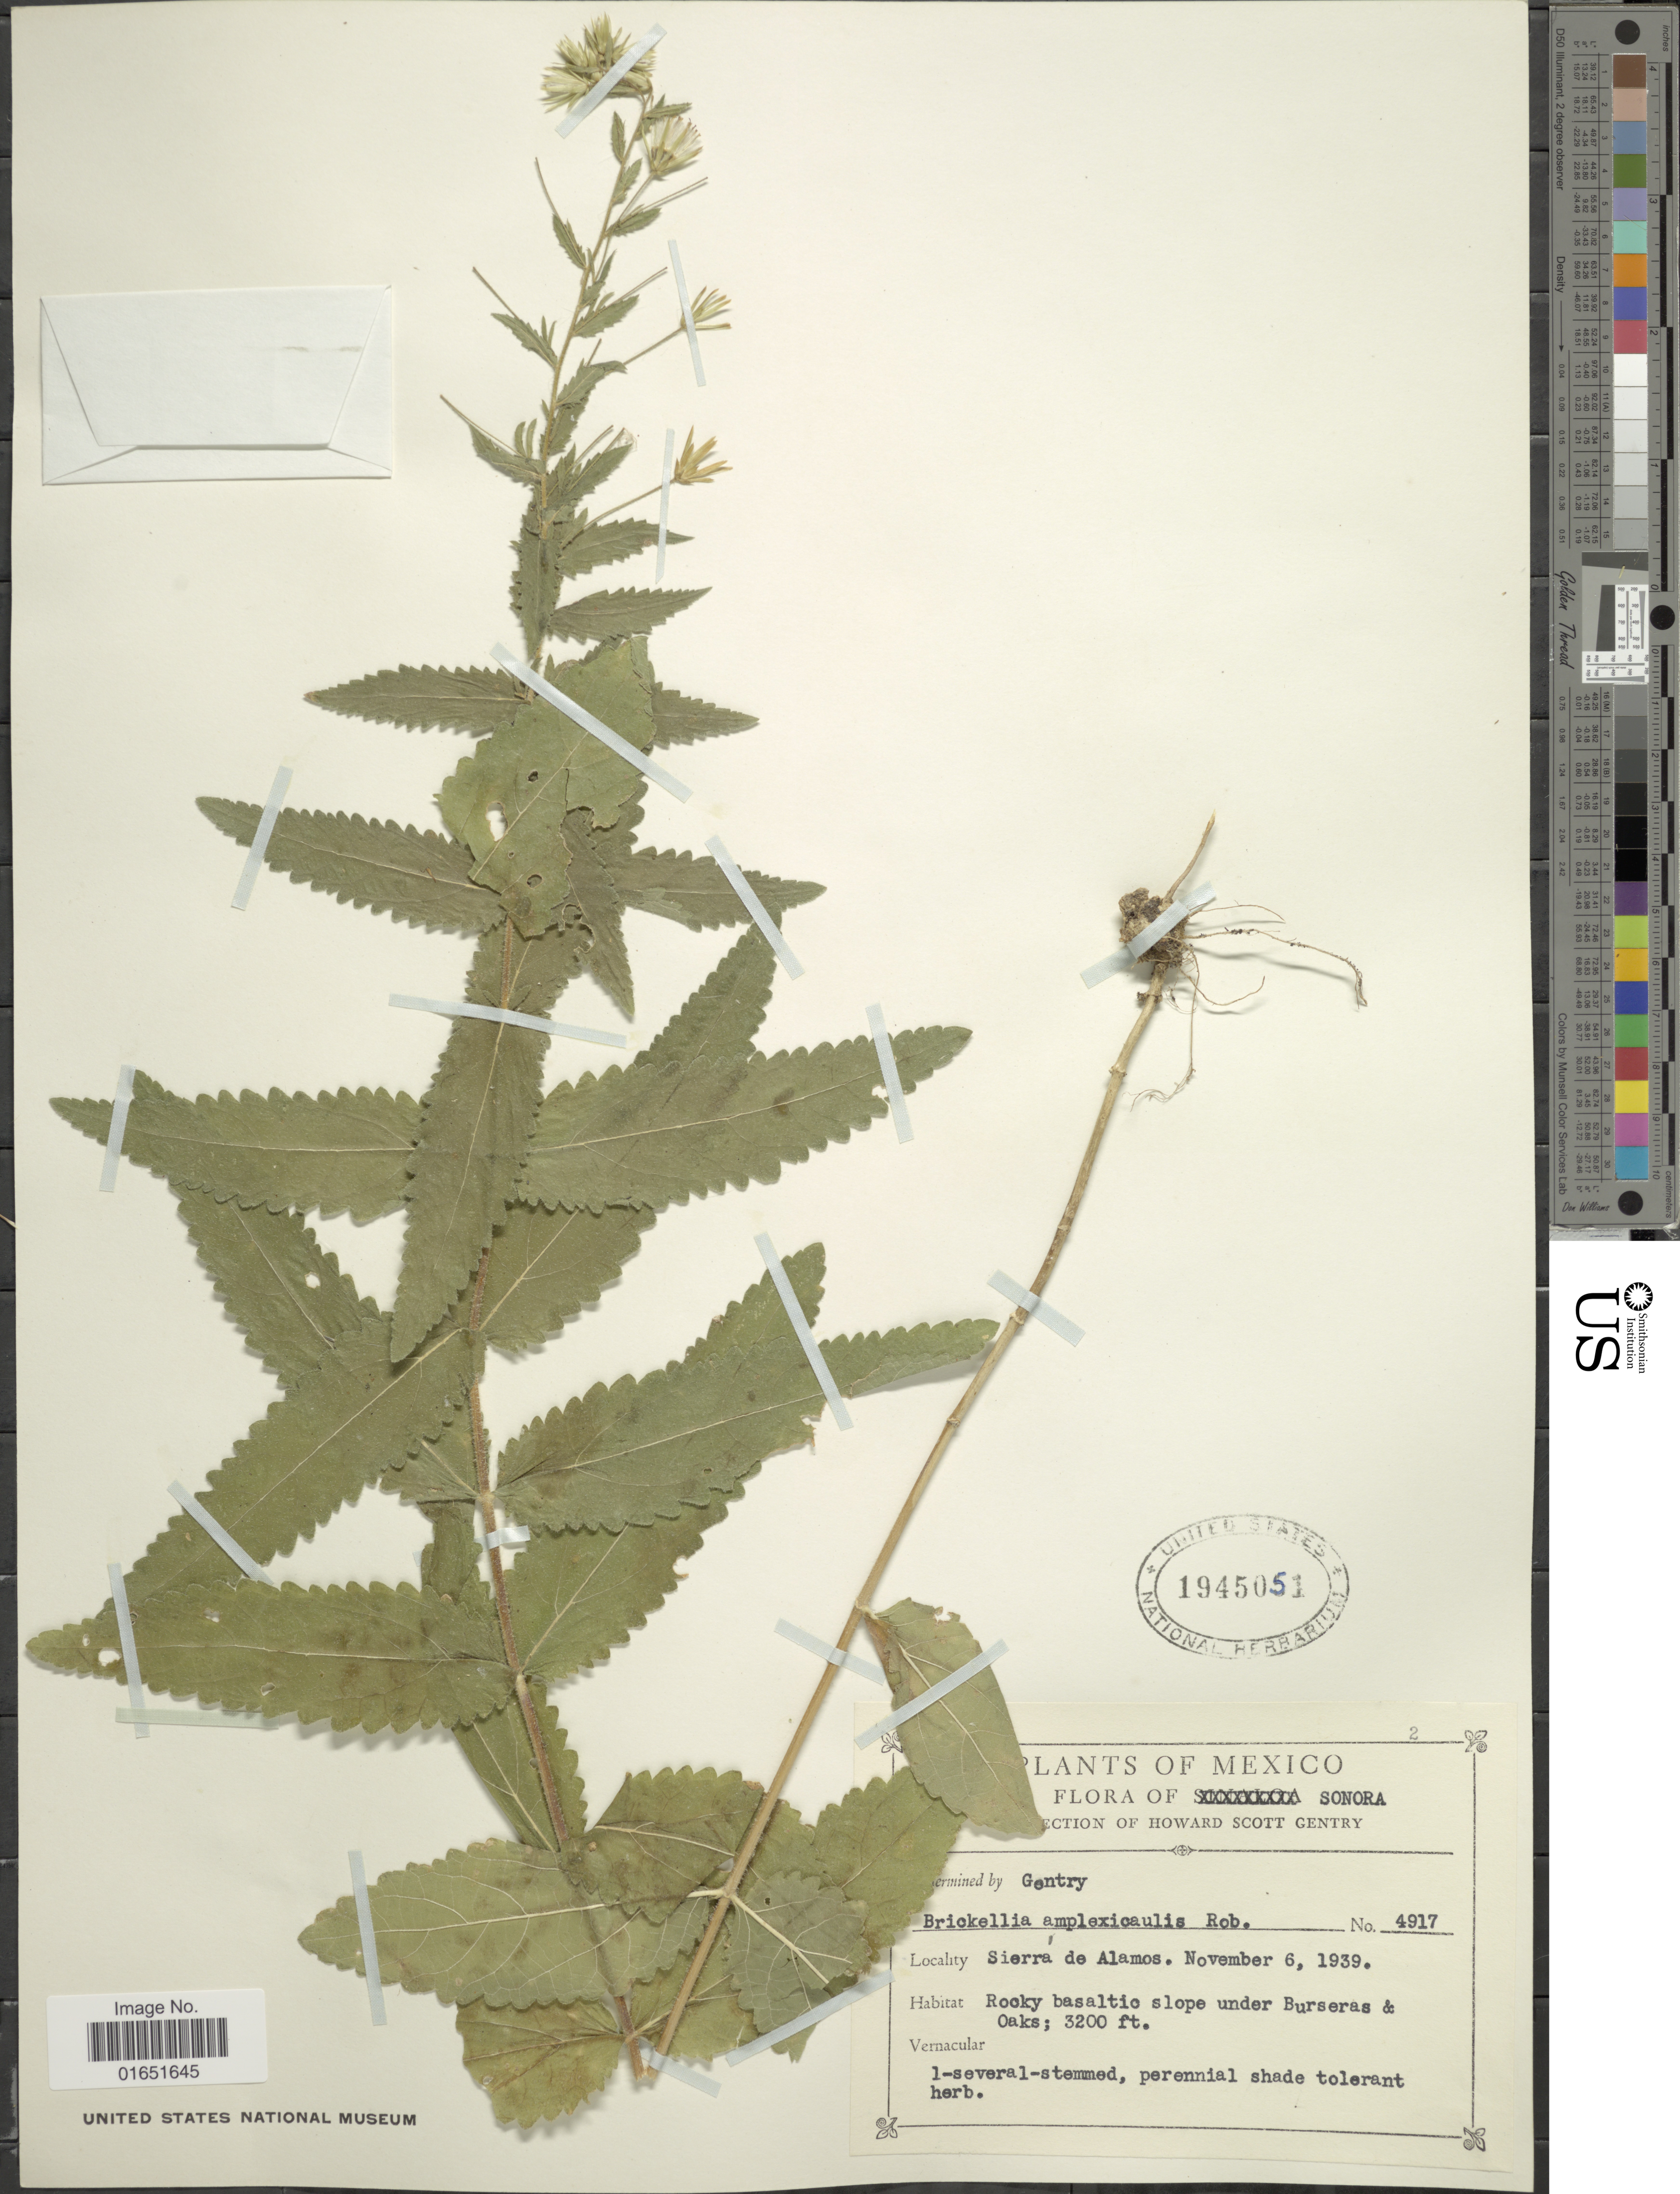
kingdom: Plantae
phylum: Tracheophyta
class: Magnoliopsida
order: Asterales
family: Asteraceae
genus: Brickellia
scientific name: Brickellia amplexicaulis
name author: B.L. Rob.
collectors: H. S. Gentry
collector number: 4917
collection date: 1939-11-06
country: Mexico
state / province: Sonora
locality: Sierra de Alamos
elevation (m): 975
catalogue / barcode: US 1945051